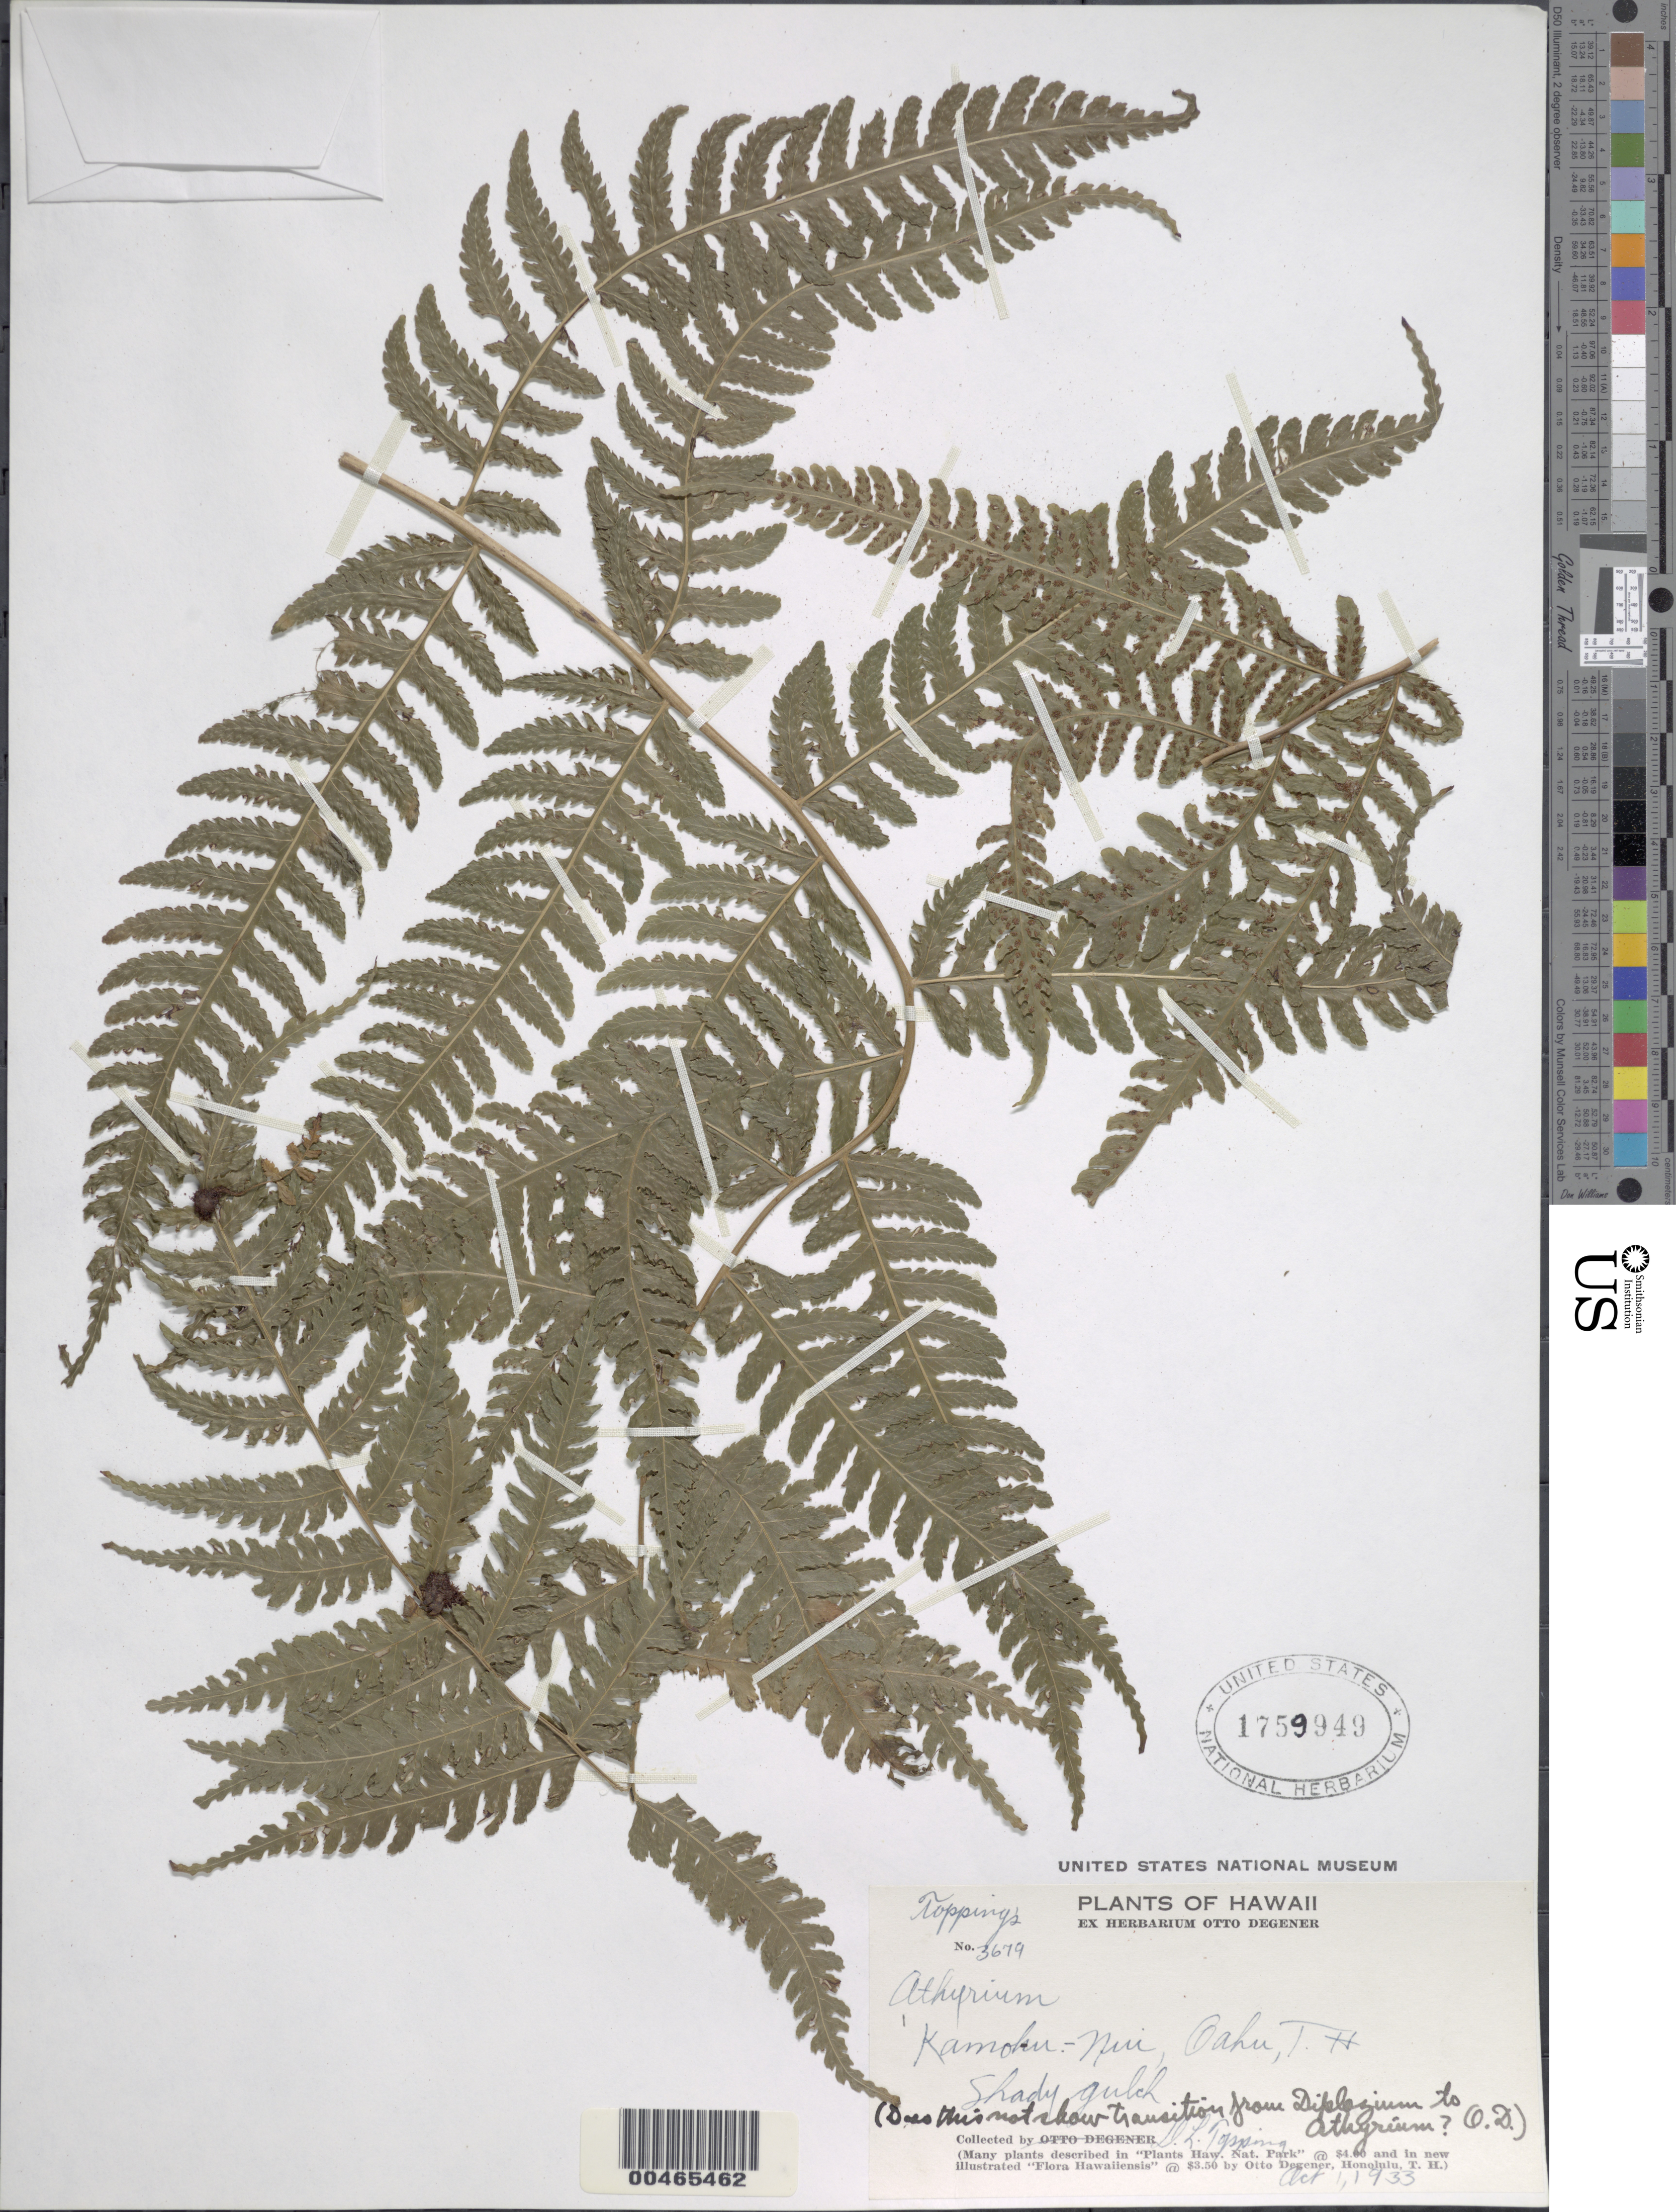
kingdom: Plantae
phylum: Tracheophyta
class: Polypodiopsida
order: Polypodiales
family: Athyriaceae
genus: Deparia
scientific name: Deparia prolifera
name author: (Kaulf.) Hook. & Grev.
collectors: D. L. Topping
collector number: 3679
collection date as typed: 1 Oct 1933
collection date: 1933-10-01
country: United States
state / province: Hawaii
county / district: Honolulu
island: Oahu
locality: Kamoku-Nui, Oahu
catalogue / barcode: US 1759949